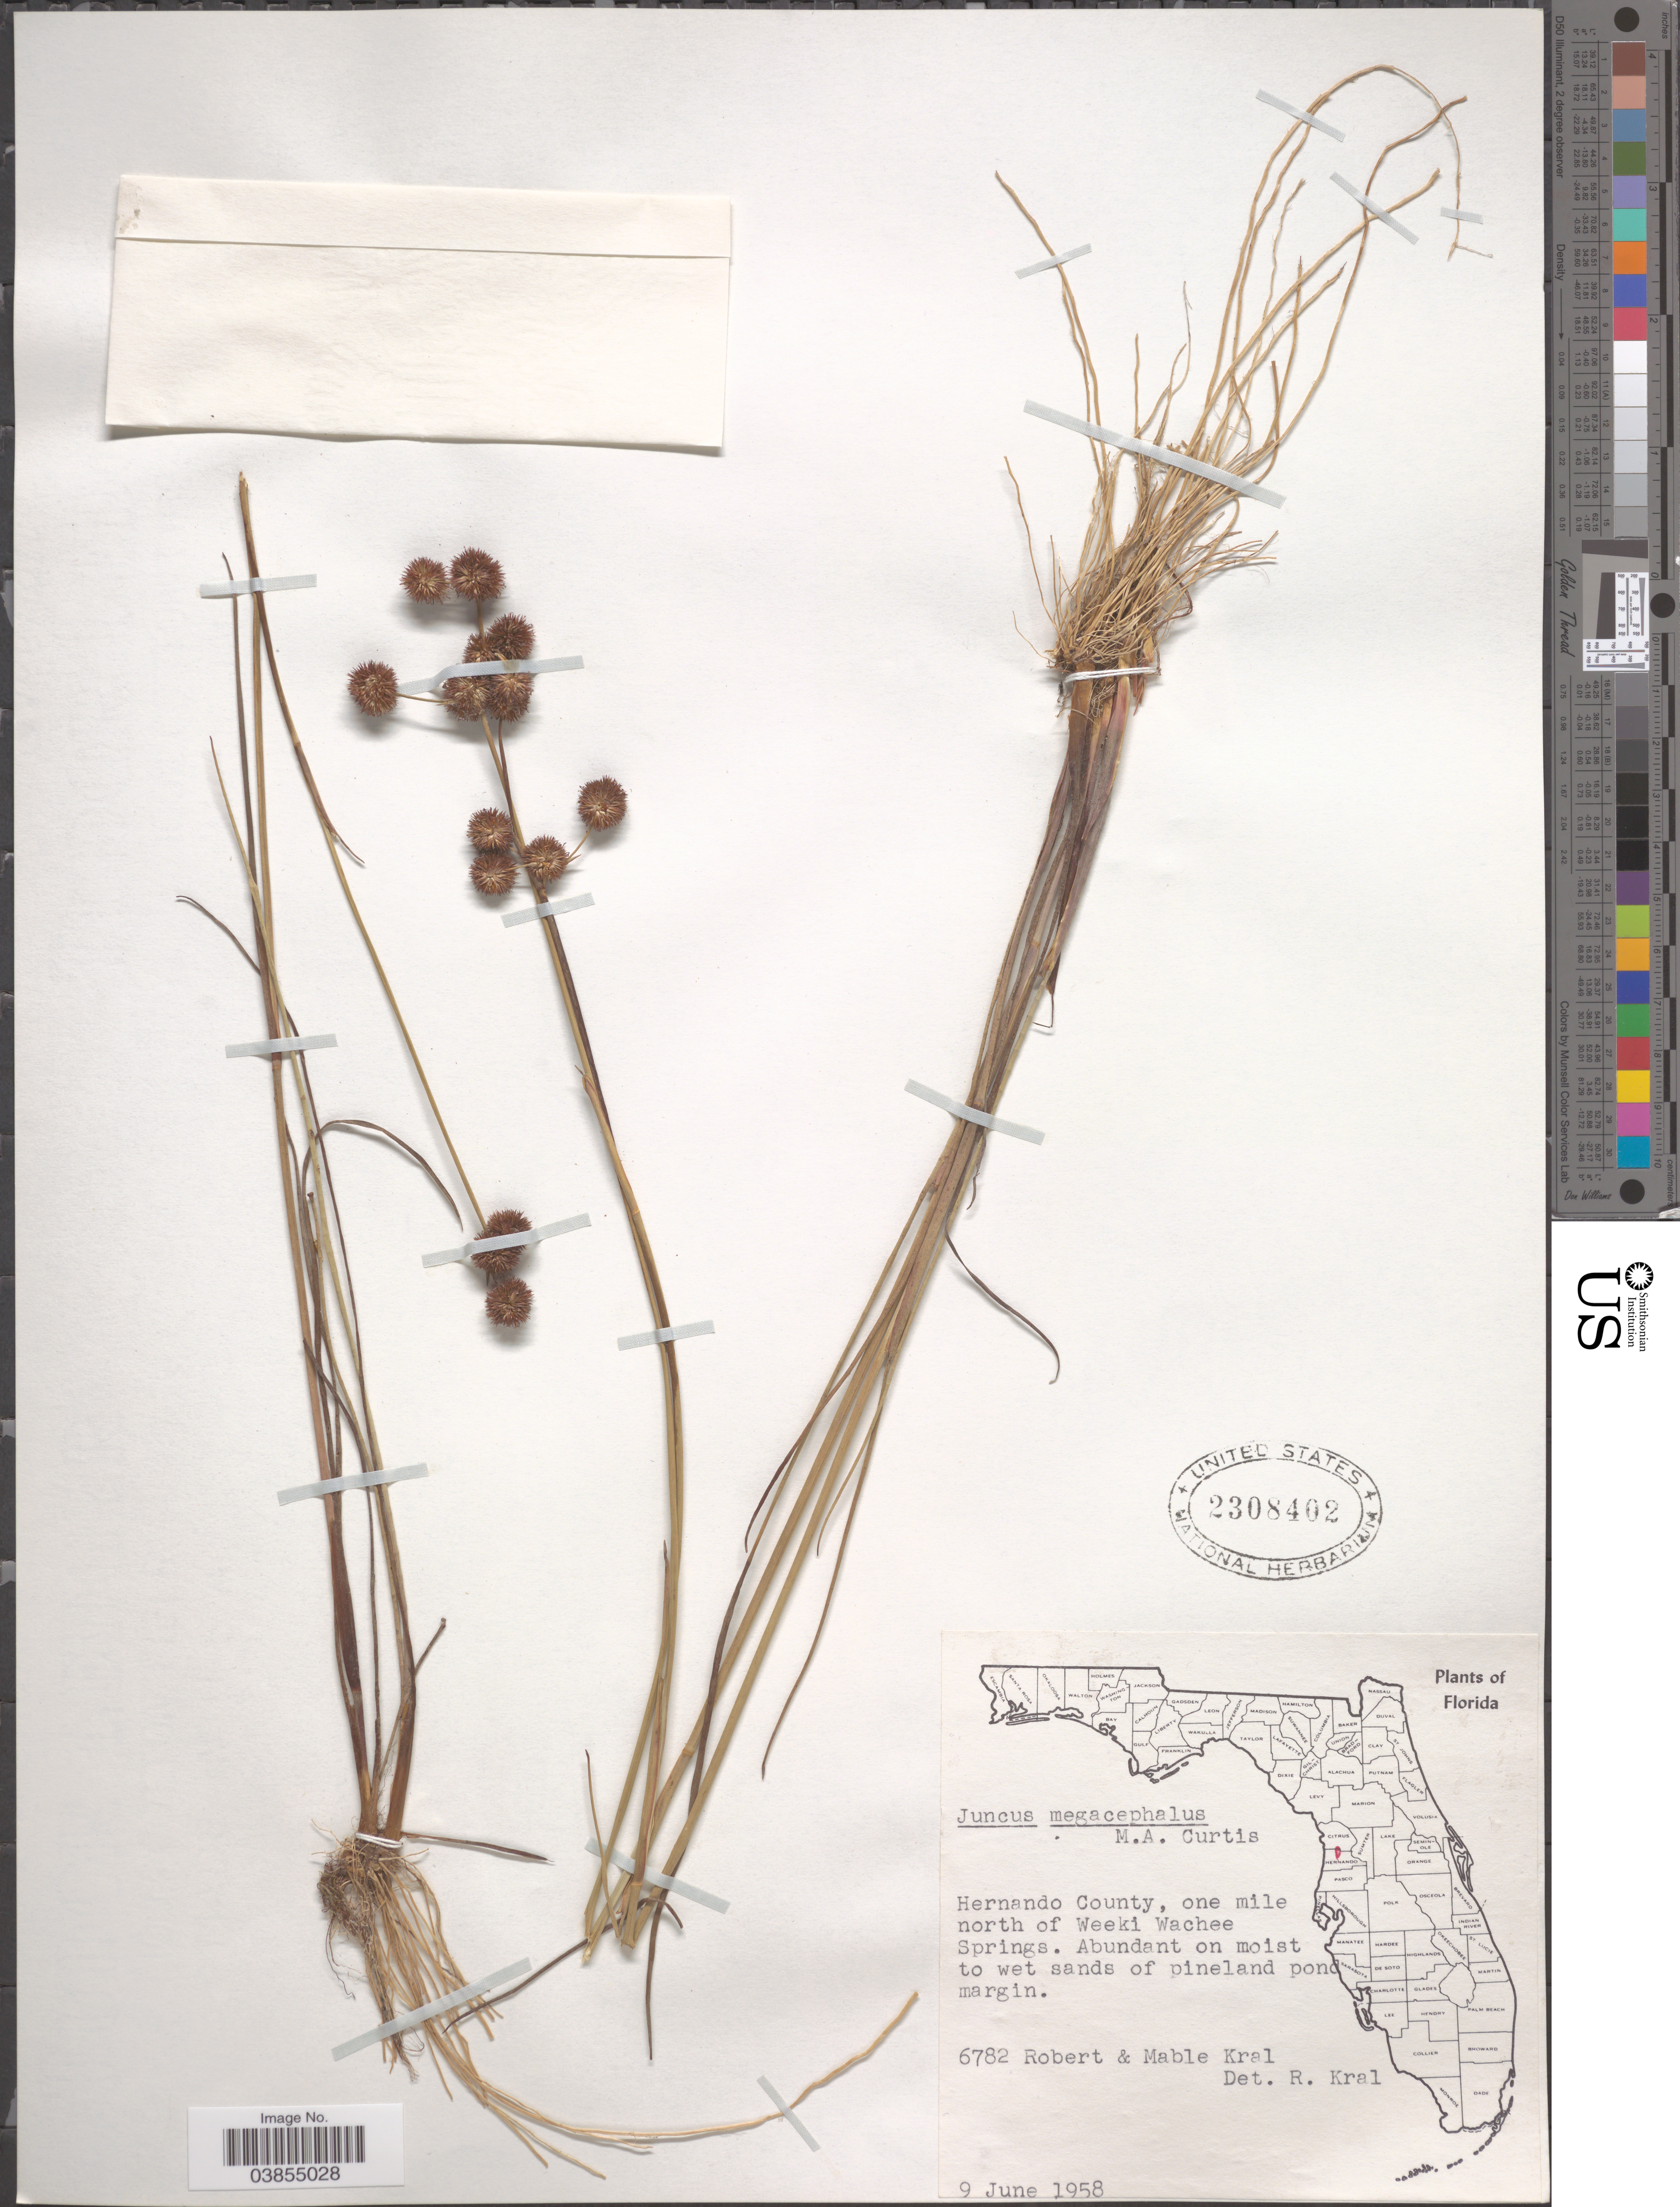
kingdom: Plantae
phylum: Tracheophyta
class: Liliopsida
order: Poales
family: Juncaceae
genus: Juncus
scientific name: Juncus megacephalus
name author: M.A. Curtis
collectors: R. Kral & M. Kral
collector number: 6782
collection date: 1958-06-09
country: United States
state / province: Florida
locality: Hernando County, one mile north of Weeki Wachee Springs. On moist to wet sands of pineland pond margin.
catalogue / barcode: US 2308402